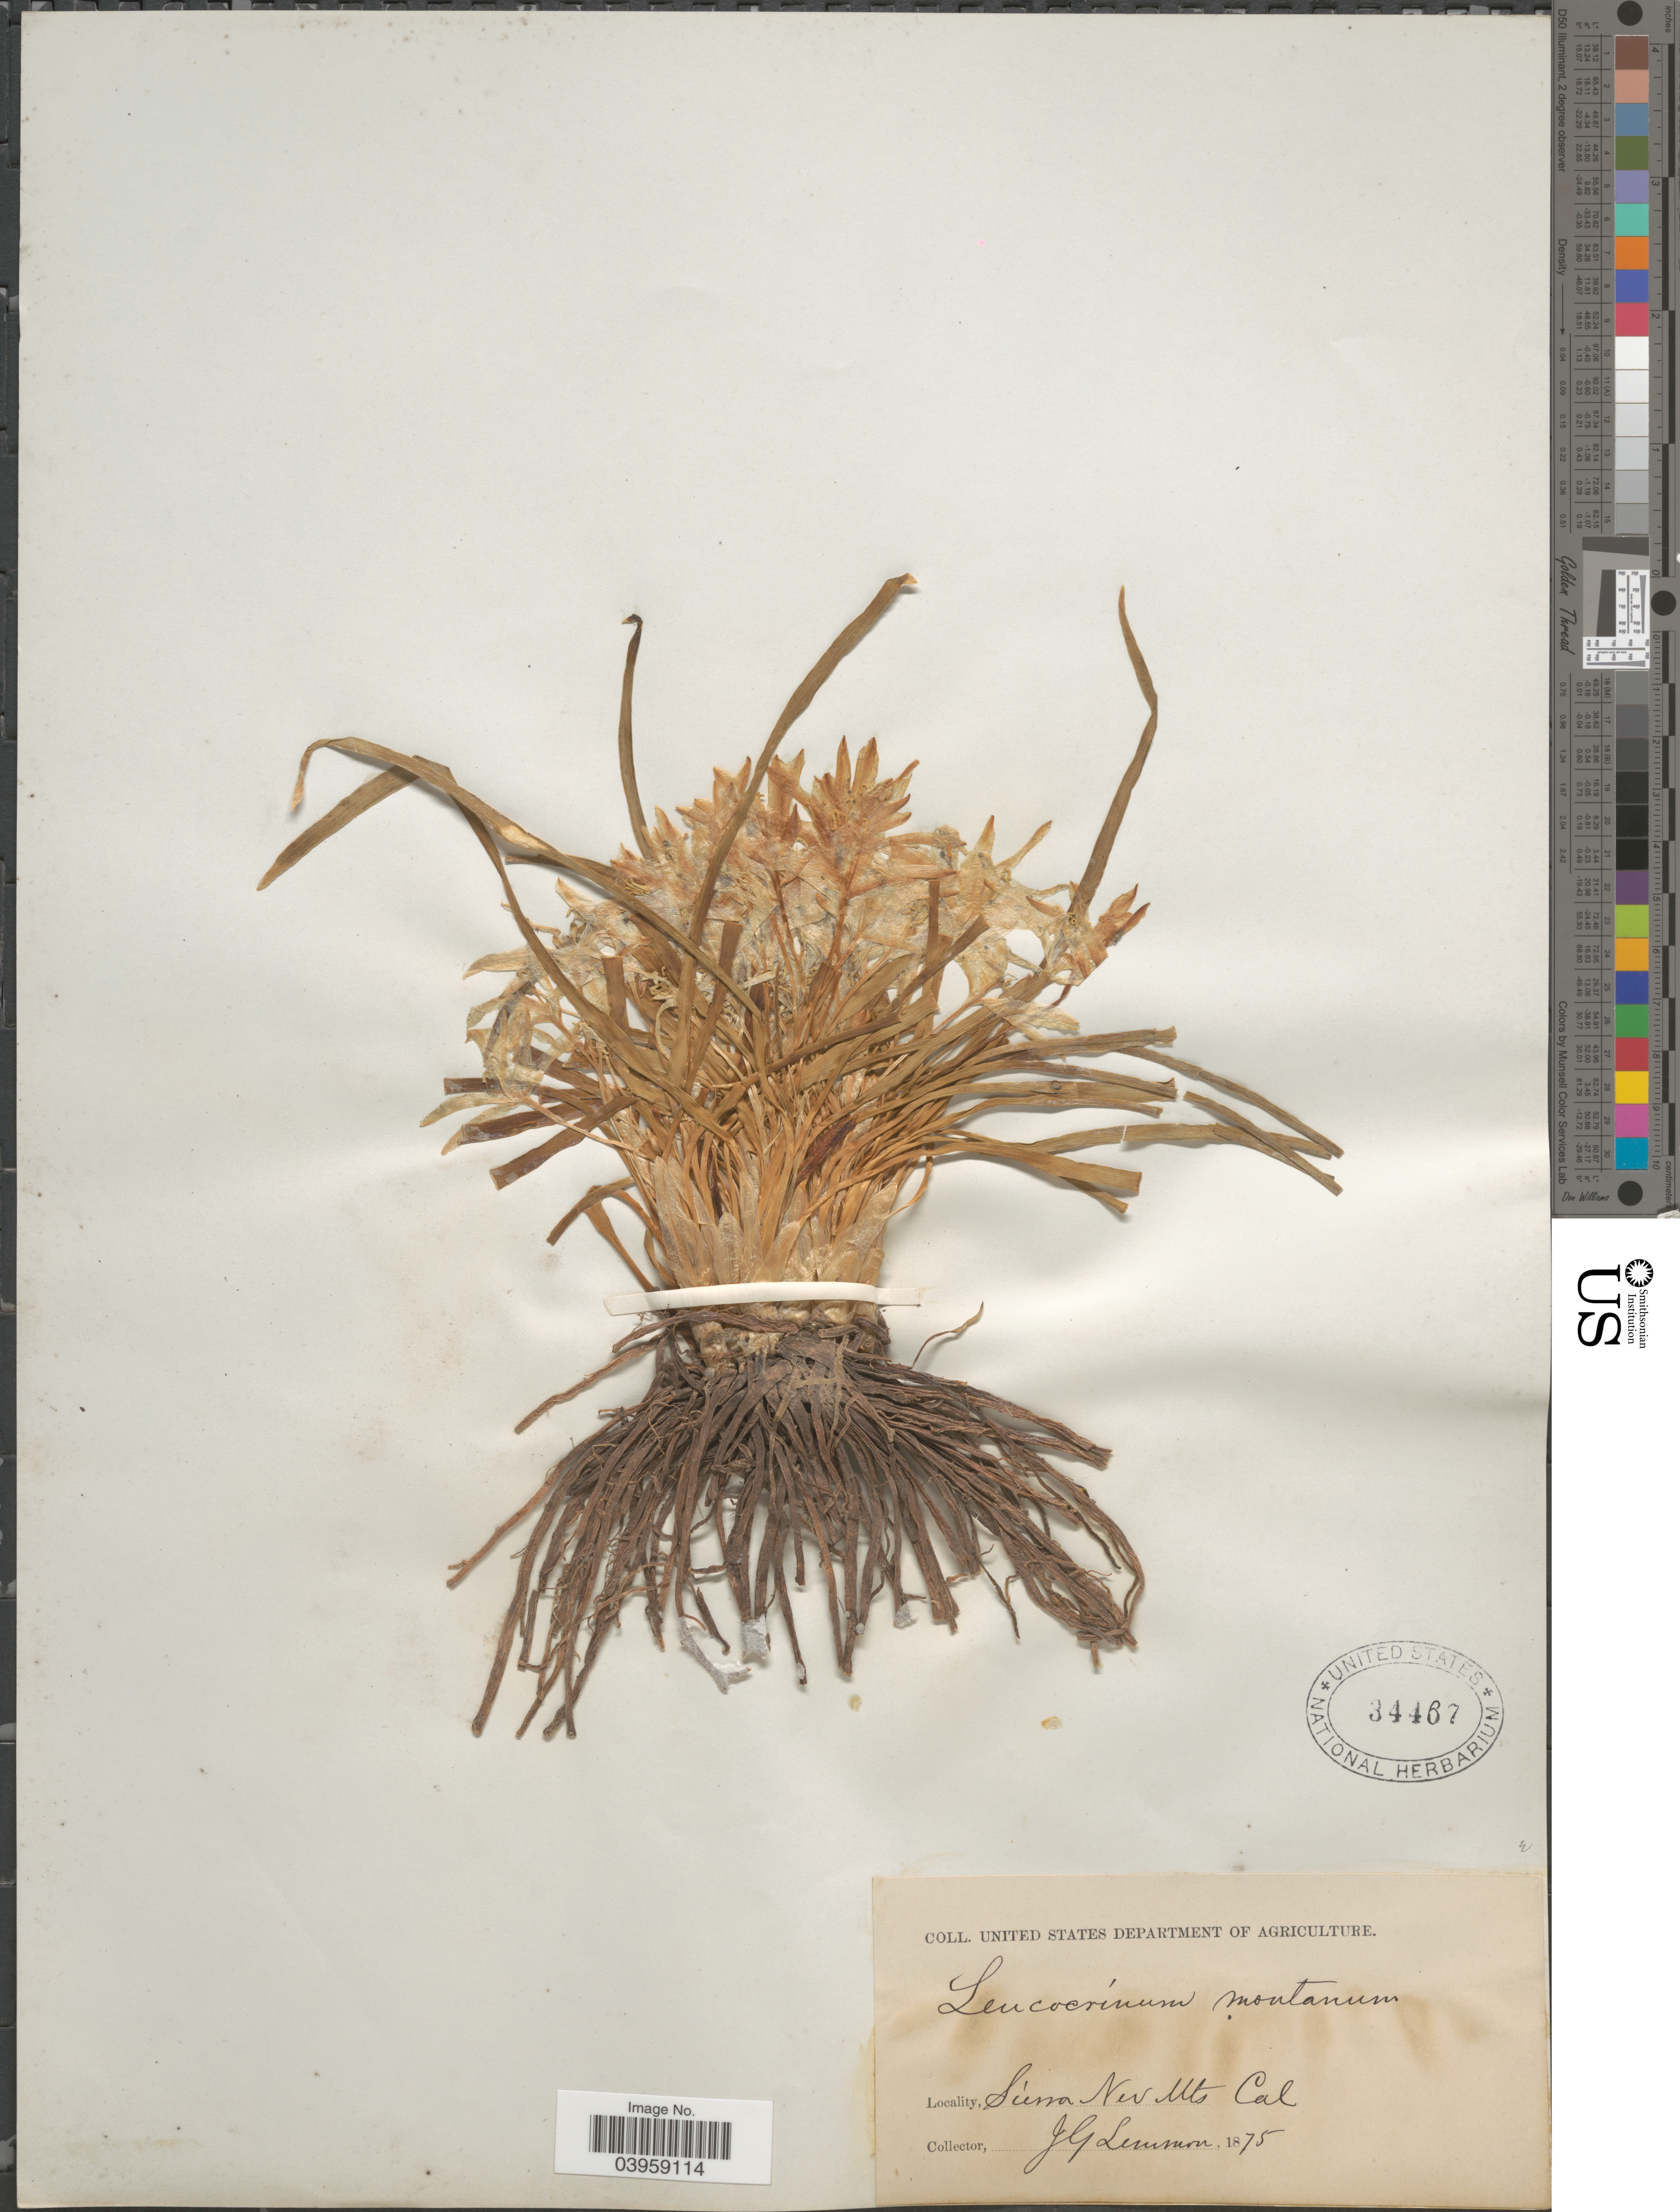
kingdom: Plantae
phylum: Tracheophyta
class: Liliopsida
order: Asparagales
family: Asparagaceae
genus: Leucocrinum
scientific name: Leucocrinum montanum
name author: Nutt.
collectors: J. Lemmon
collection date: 1875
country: United States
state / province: California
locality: Sierra Nev Mts.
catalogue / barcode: US 34467